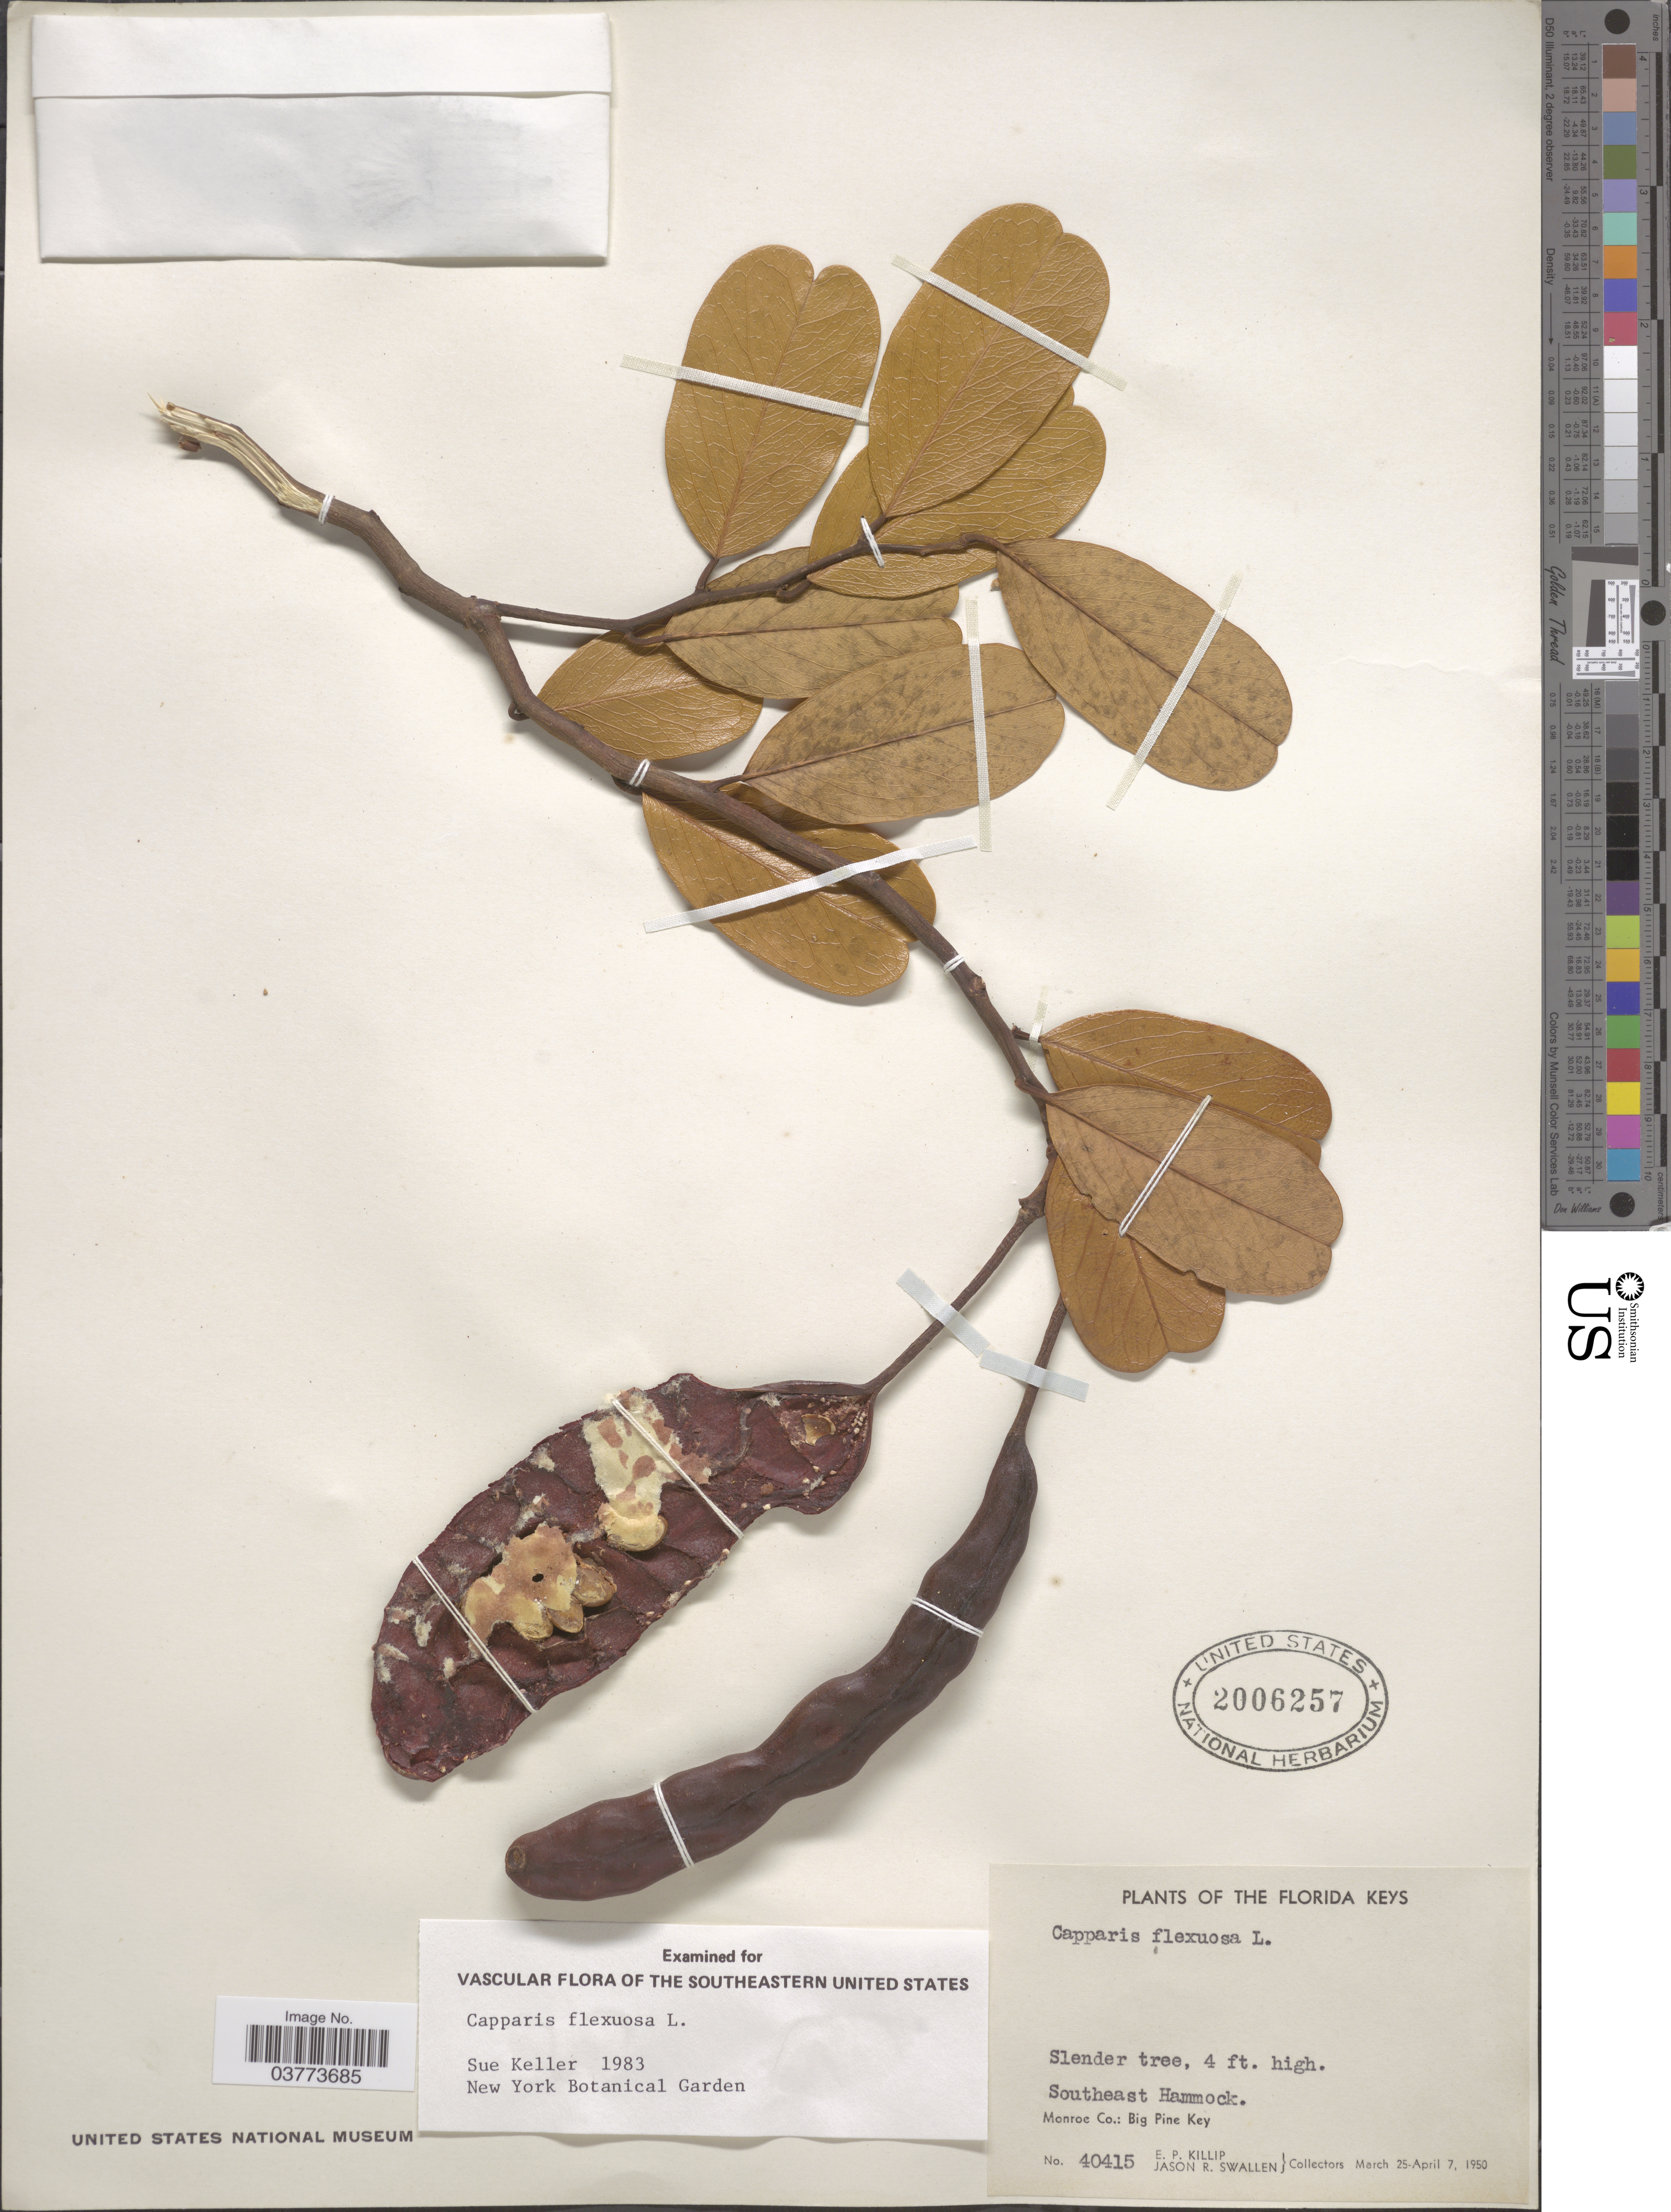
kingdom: Plantae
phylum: Tracheophyta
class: Magnoliopsida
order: Brassicales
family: Capparaceae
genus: Cynophalla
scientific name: Cynophalla flexuosa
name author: (L.) J. Presl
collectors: E. P. Killip & J. R. Swallen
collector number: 40415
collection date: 1950-03-25/1950-04-07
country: United States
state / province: Florida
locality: The Florida Keys. Southeast Hammock. Monroe Co.: Big Pine Key.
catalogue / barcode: US 2006257